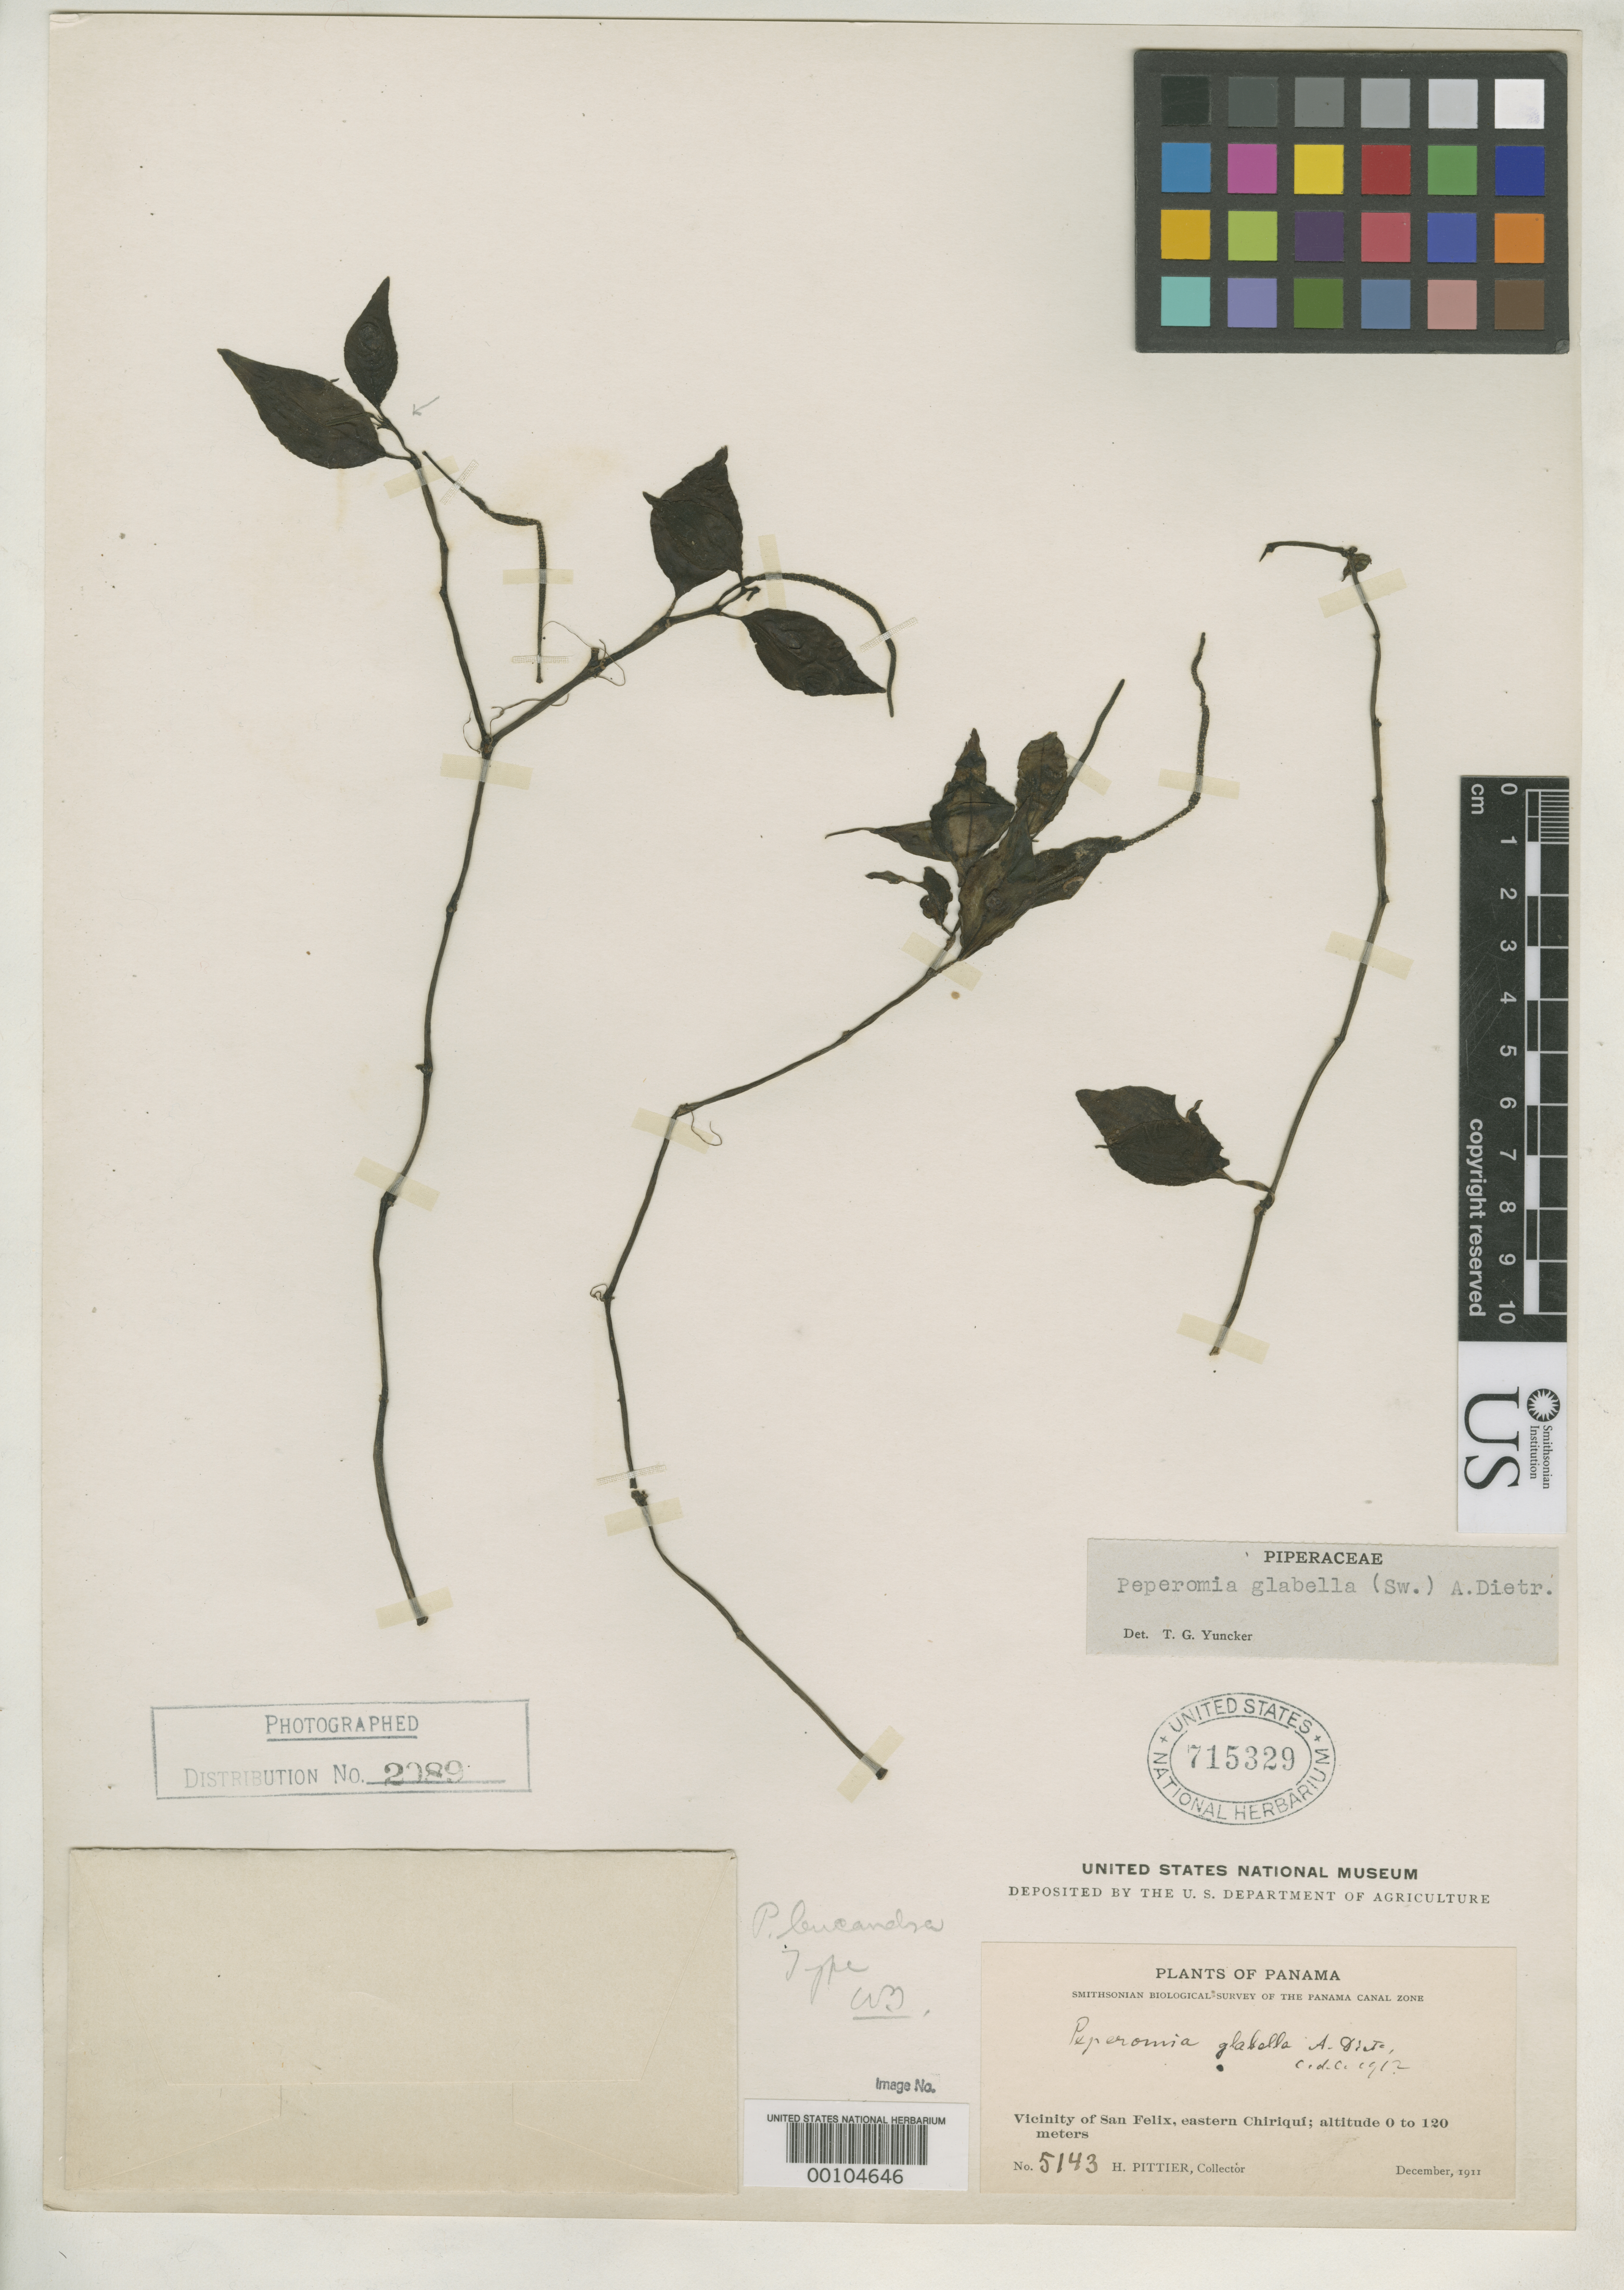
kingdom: Plantae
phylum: Tracheophyta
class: Magnoliopsida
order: Piperales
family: Piperaceae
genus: Peperomia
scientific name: Peperomia leucandra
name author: Trel.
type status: Holotype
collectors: H. F. Pittier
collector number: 5143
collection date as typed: Dec 1911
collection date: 1911-12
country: Panama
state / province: Chiriquí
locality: San Felix, eastern Chiriqui.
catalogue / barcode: US 715329